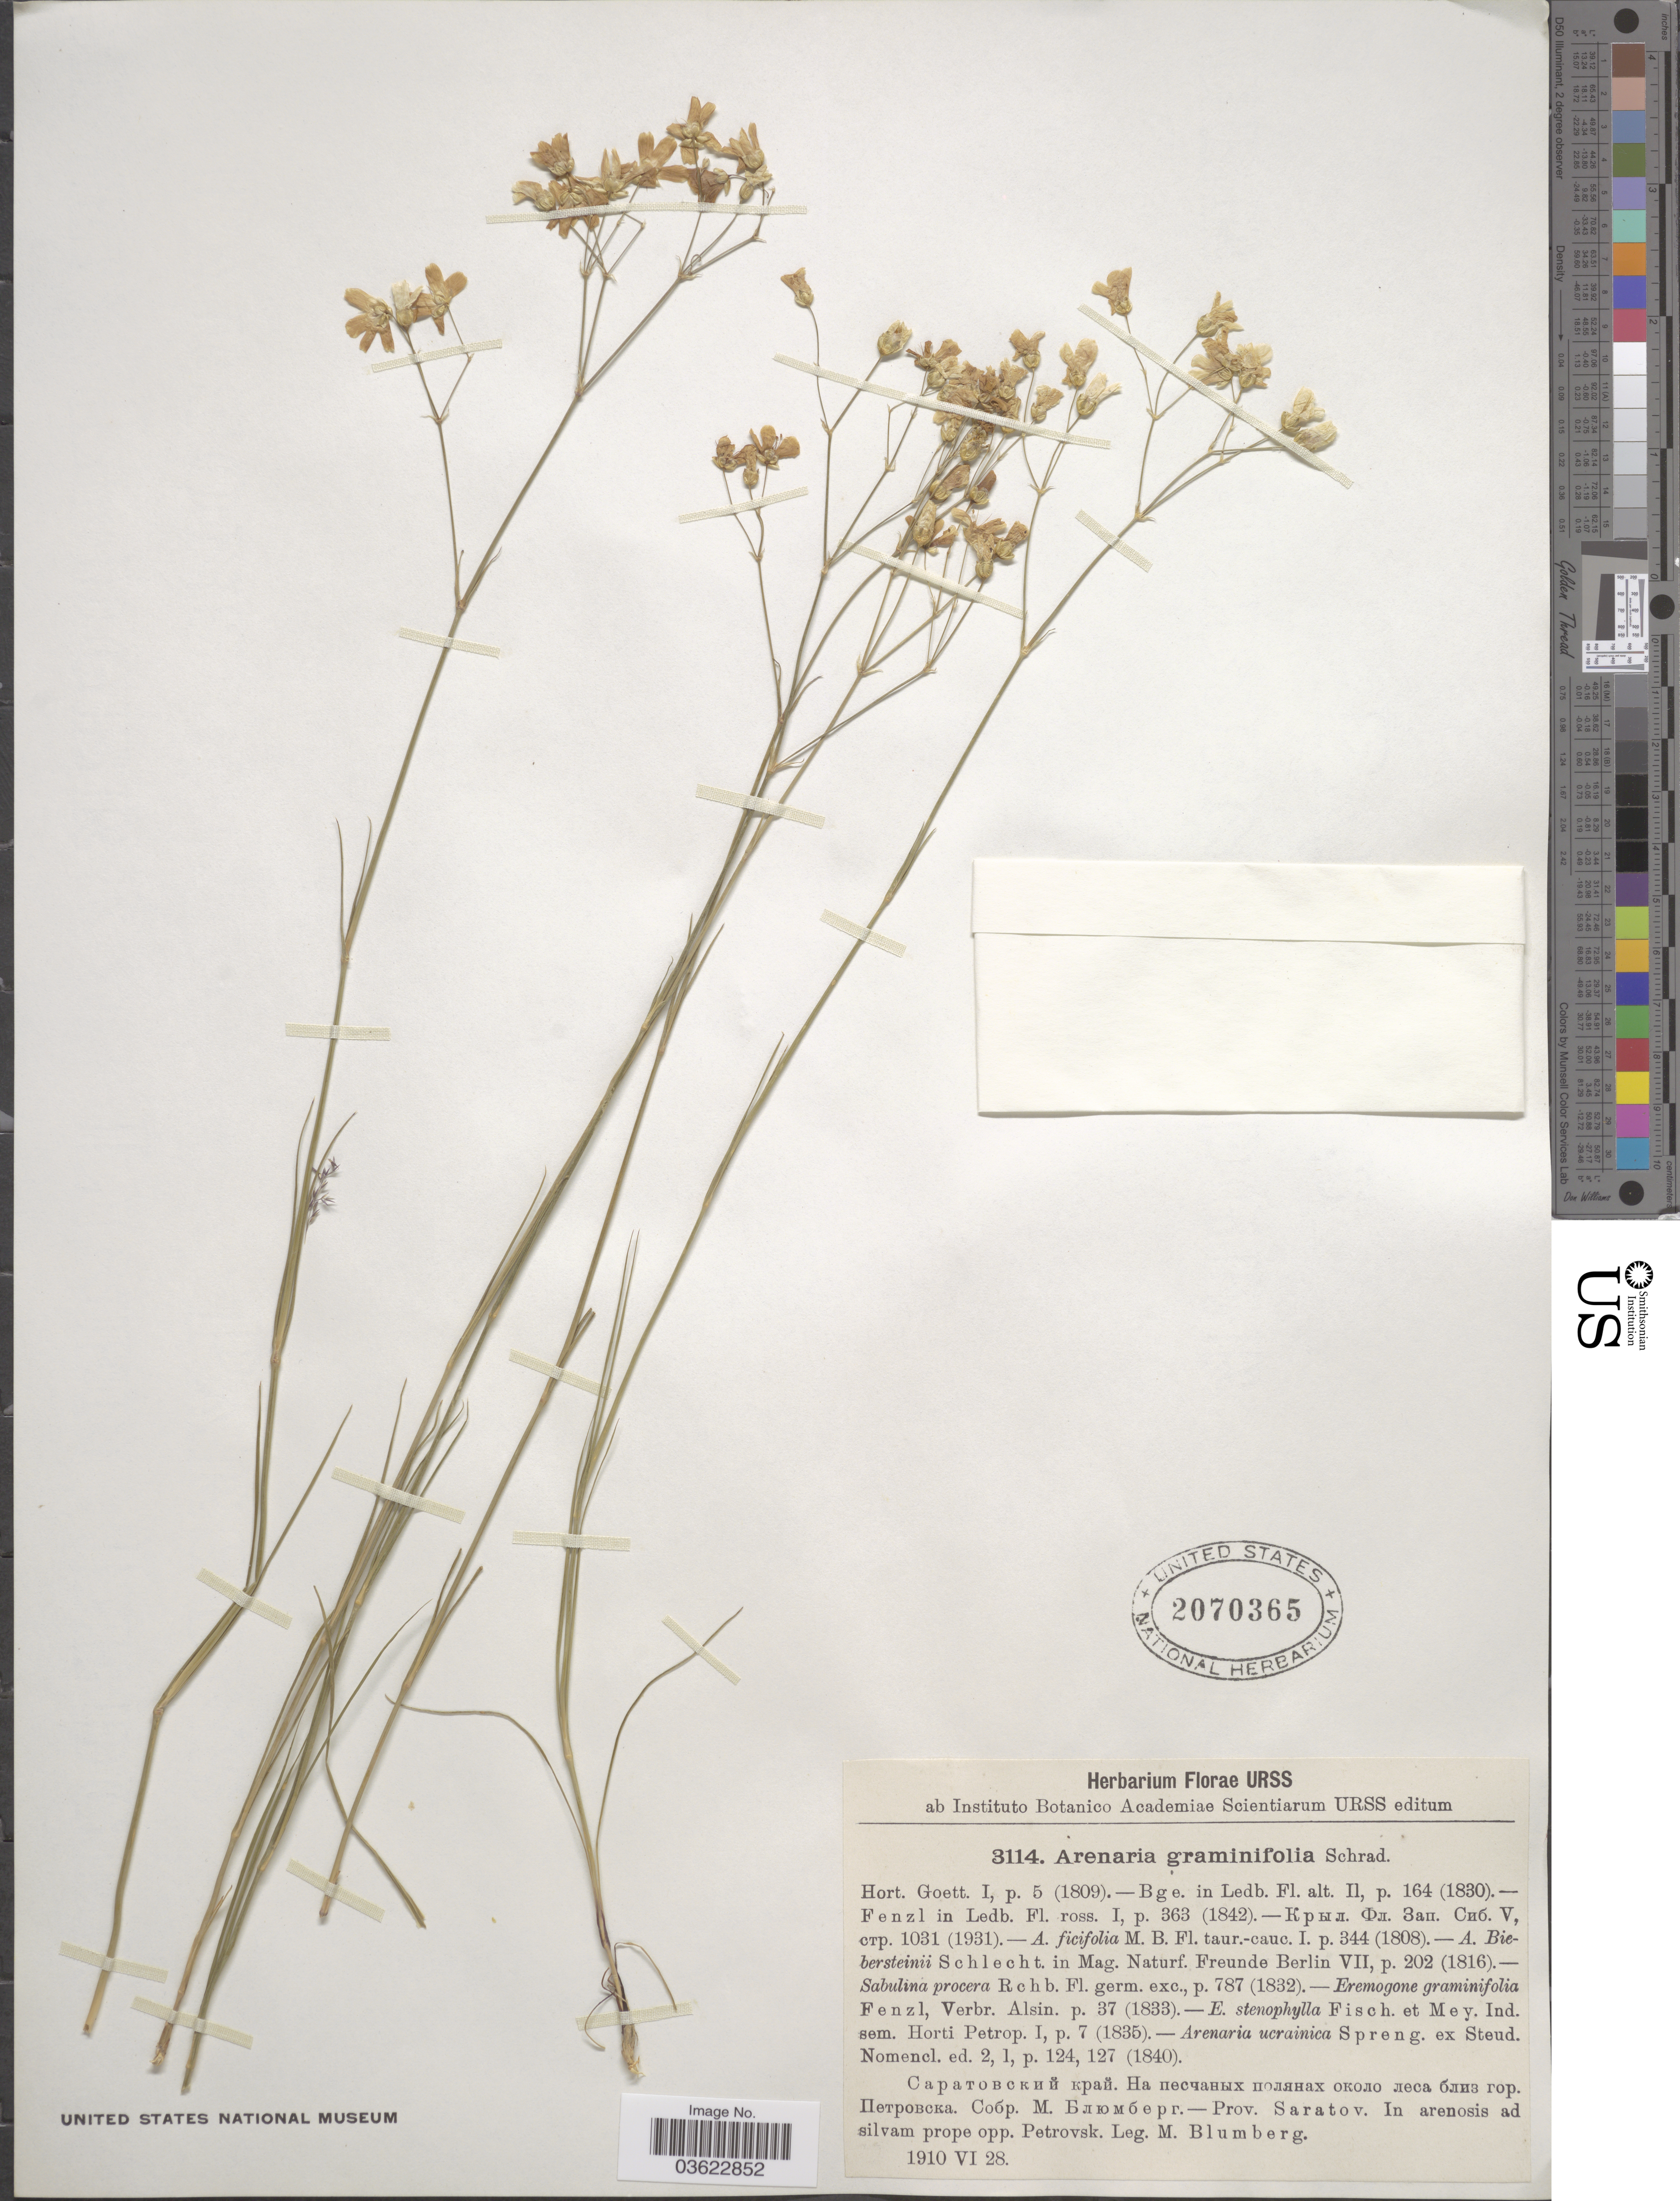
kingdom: Plantae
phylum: Tracheophyta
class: Magnoliopsida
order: Caryophyllales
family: Caryophyllaceae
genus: Eremogone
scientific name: Eremogone procera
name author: (Spreng.) Rchb.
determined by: Strong, Mark T., (BOT), Smithsonian Institution - National Museum of Natural History (UNITED STATES)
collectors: M. Blumberg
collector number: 3114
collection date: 1910-06-28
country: Russian Federation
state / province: Saratov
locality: In arenosis ad silvam prope opp. Petrovsk.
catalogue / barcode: US 2070365